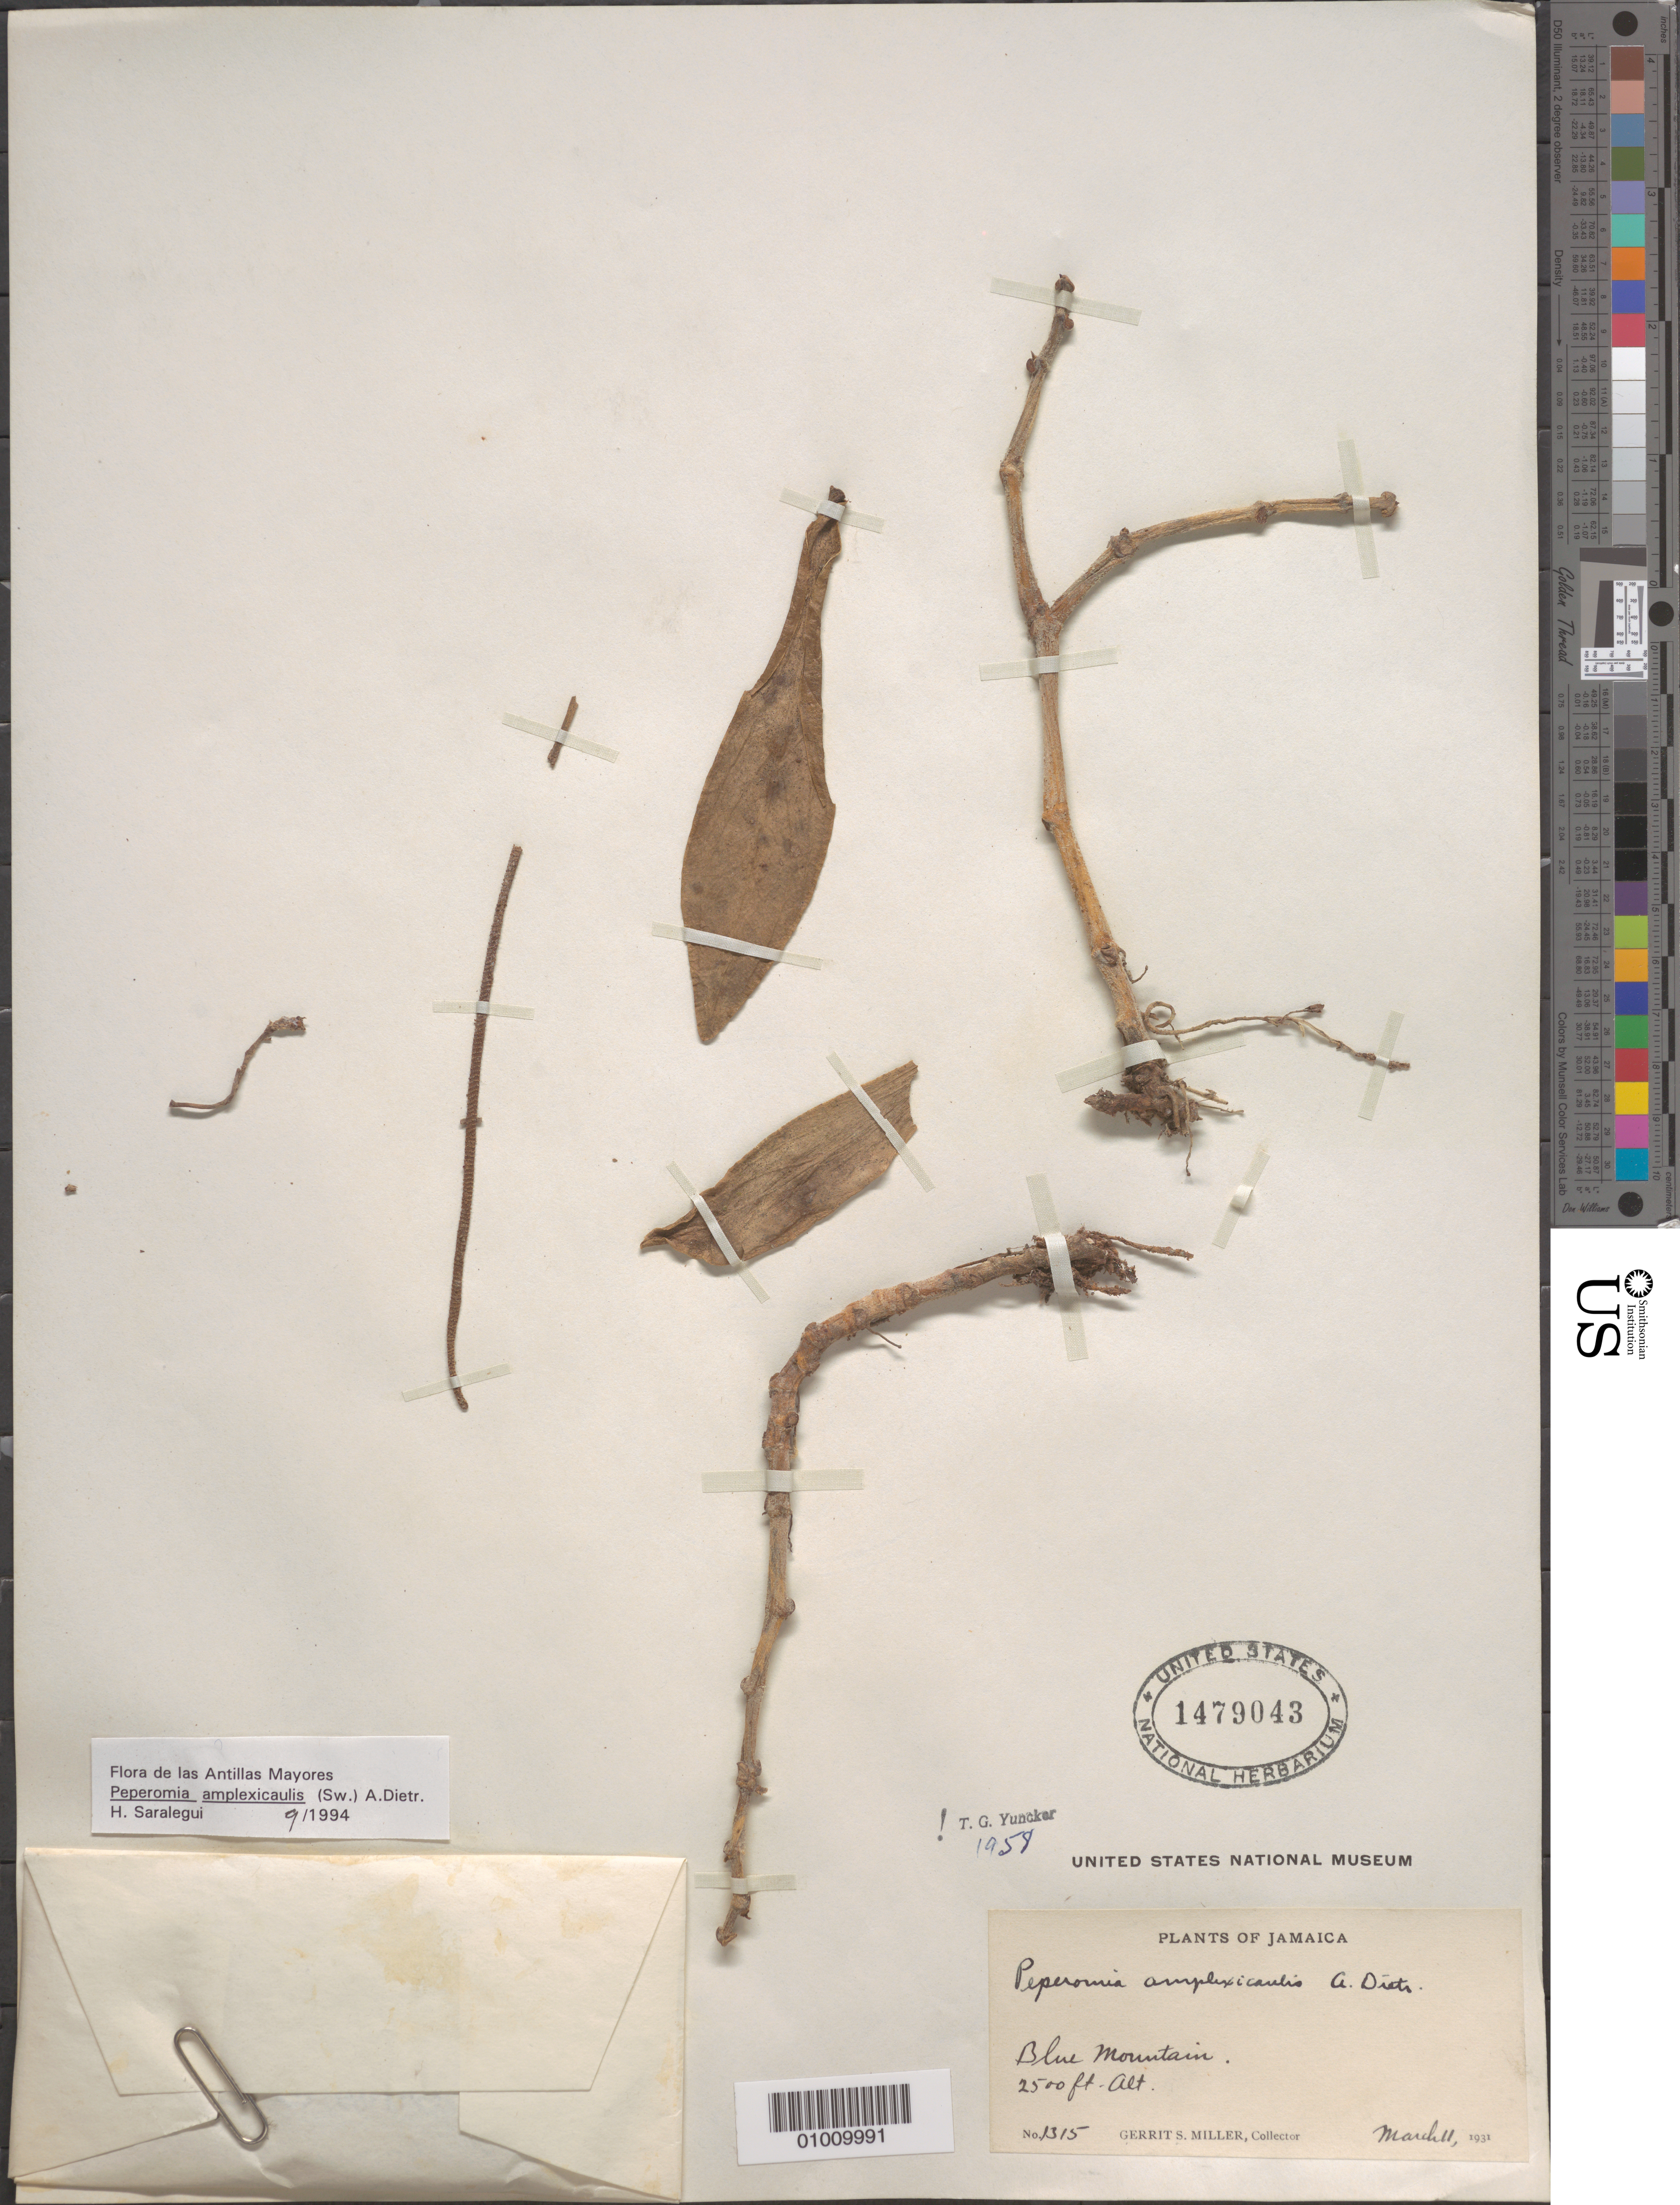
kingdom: Plantae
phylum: Tracheophyta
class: Magnoliopsida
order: Piperales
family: Piperaceae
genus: Peperomia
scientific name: Peperomia amplexicaulis f. grandifolia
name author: Miq.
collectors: G. S. Miller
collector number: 1315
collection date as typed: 11 Mar 1931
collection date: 1931-03-11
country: Jamaica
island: Jamaica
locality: Blue Mountains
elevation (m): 762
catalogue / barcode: US 1479043